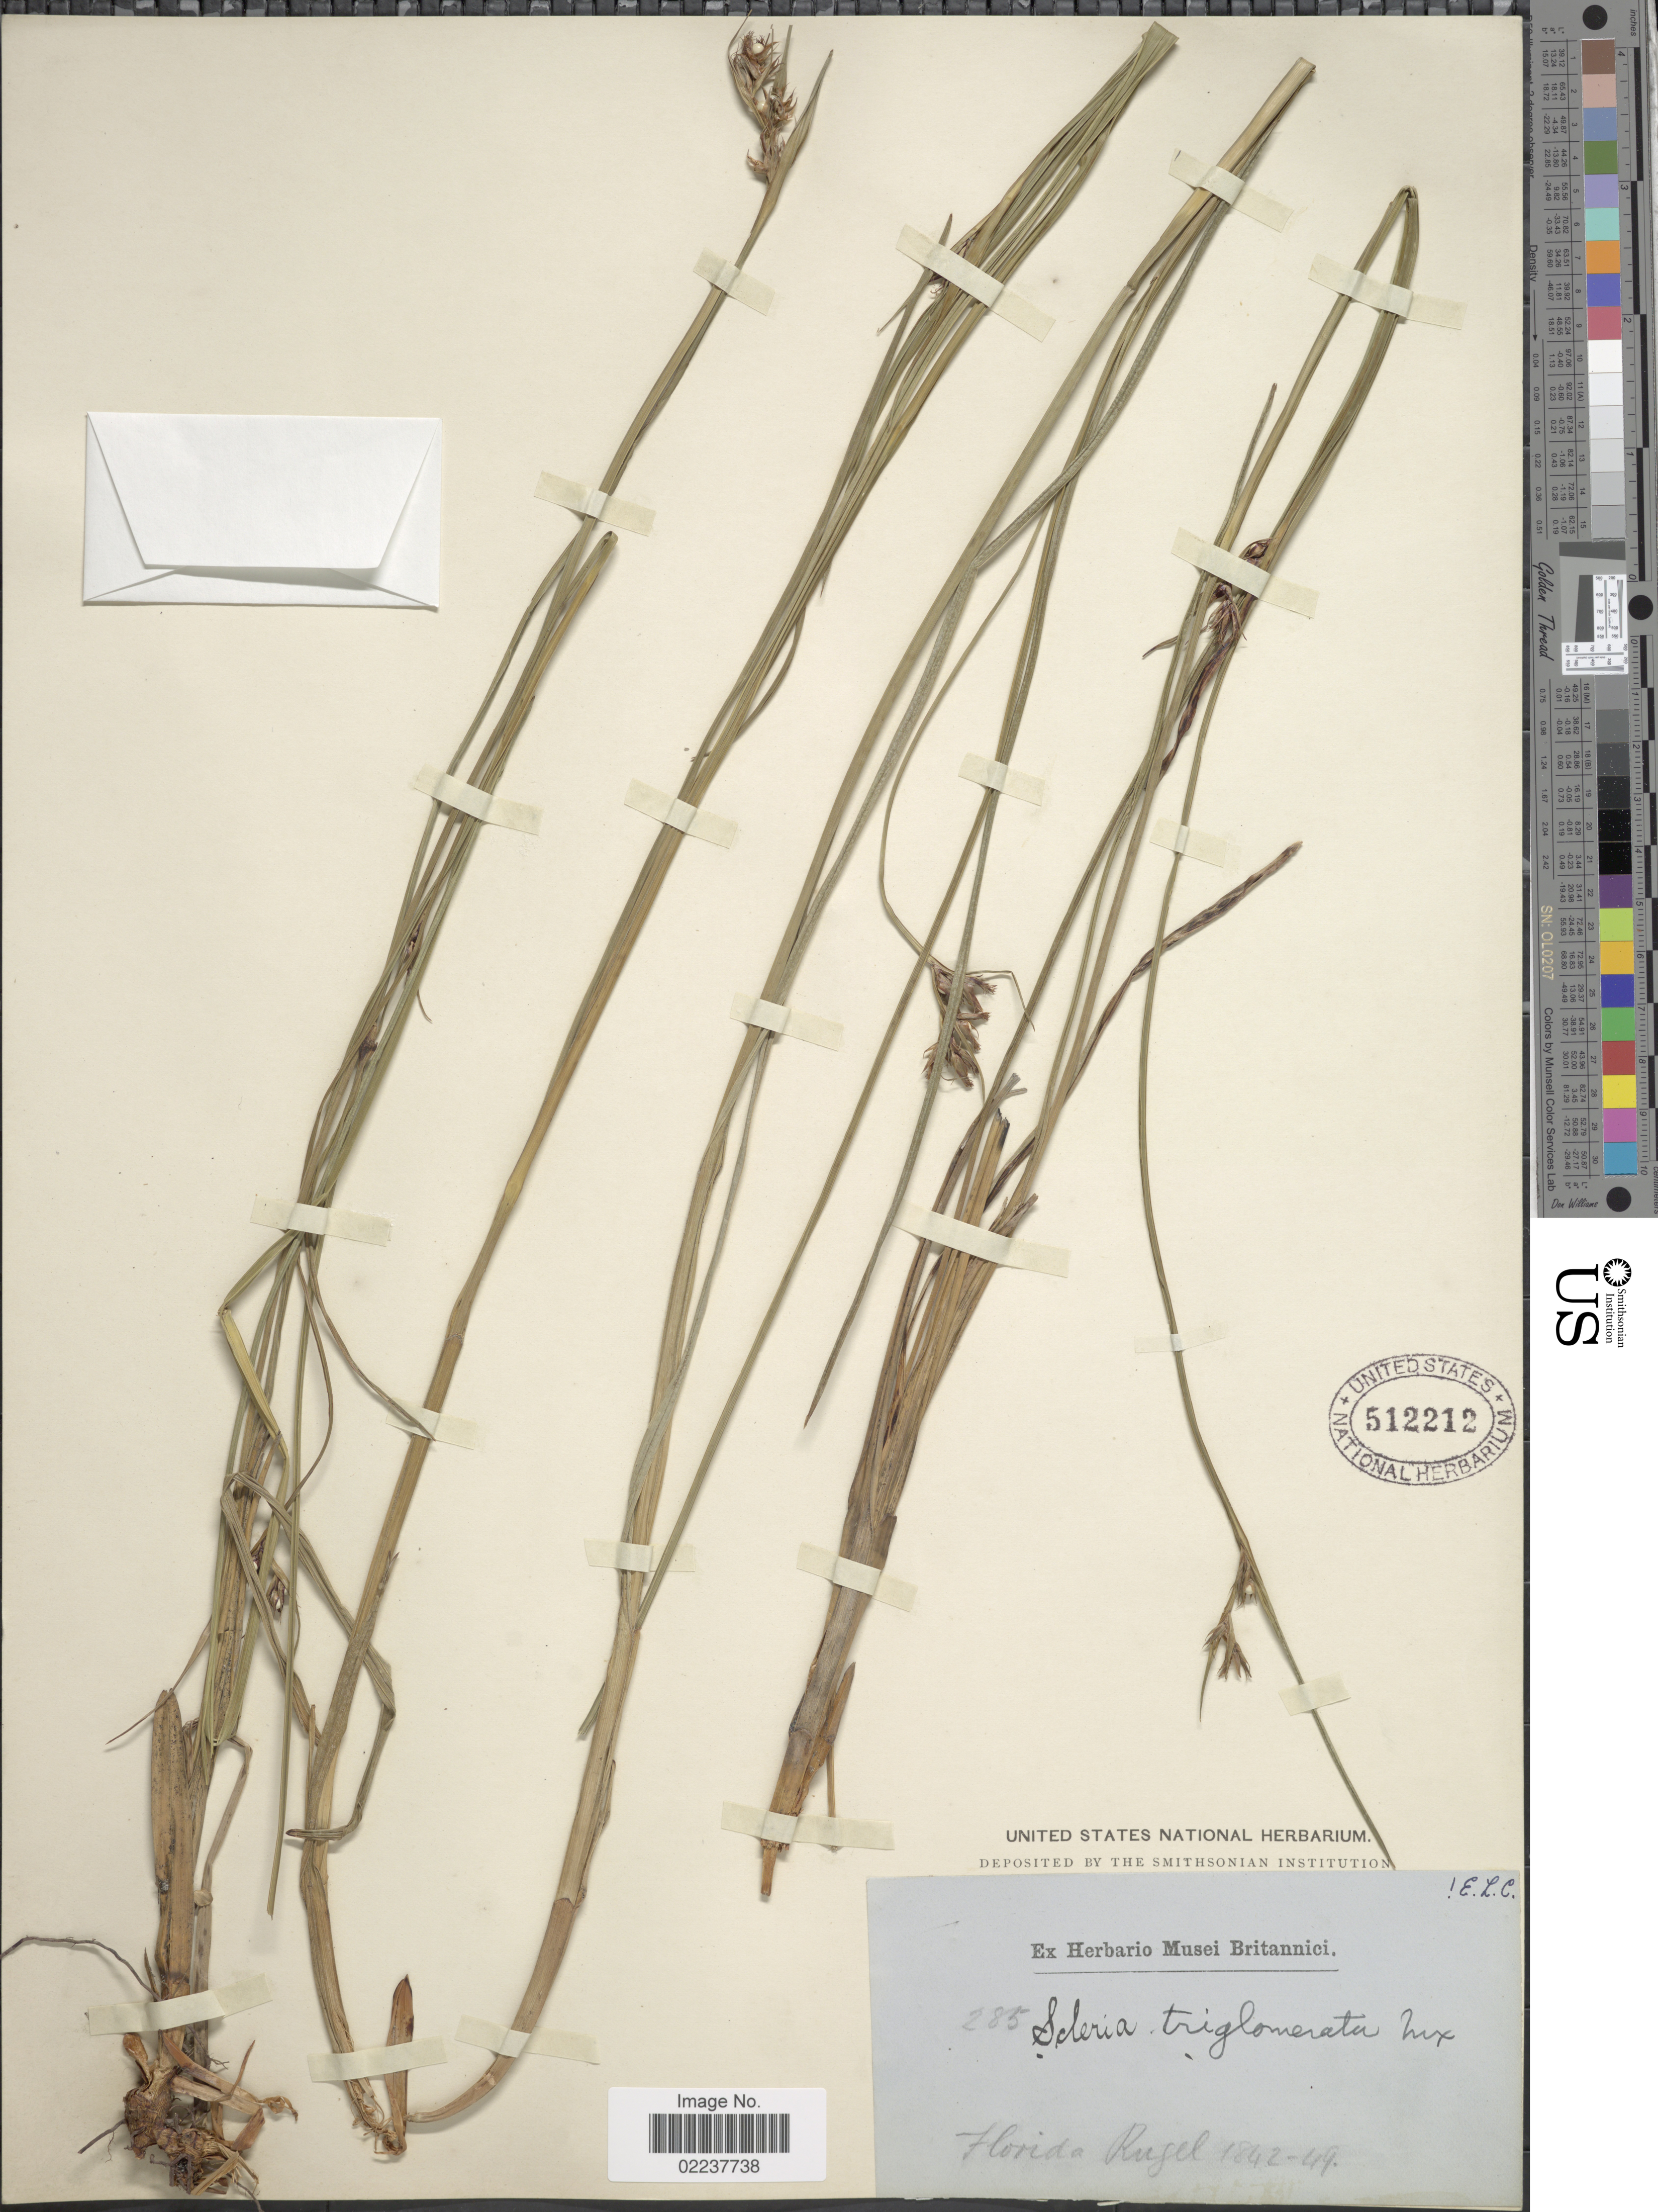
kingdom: Plantae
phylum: Tracheophyta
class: Liliopsida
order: Poales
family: Cyperaceae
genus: Scleria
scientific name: Scleria triglomerata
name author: Michx.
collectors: Rugel, --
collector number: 285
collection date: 1842/1849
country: United States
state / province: Florida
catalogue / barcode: US 512212